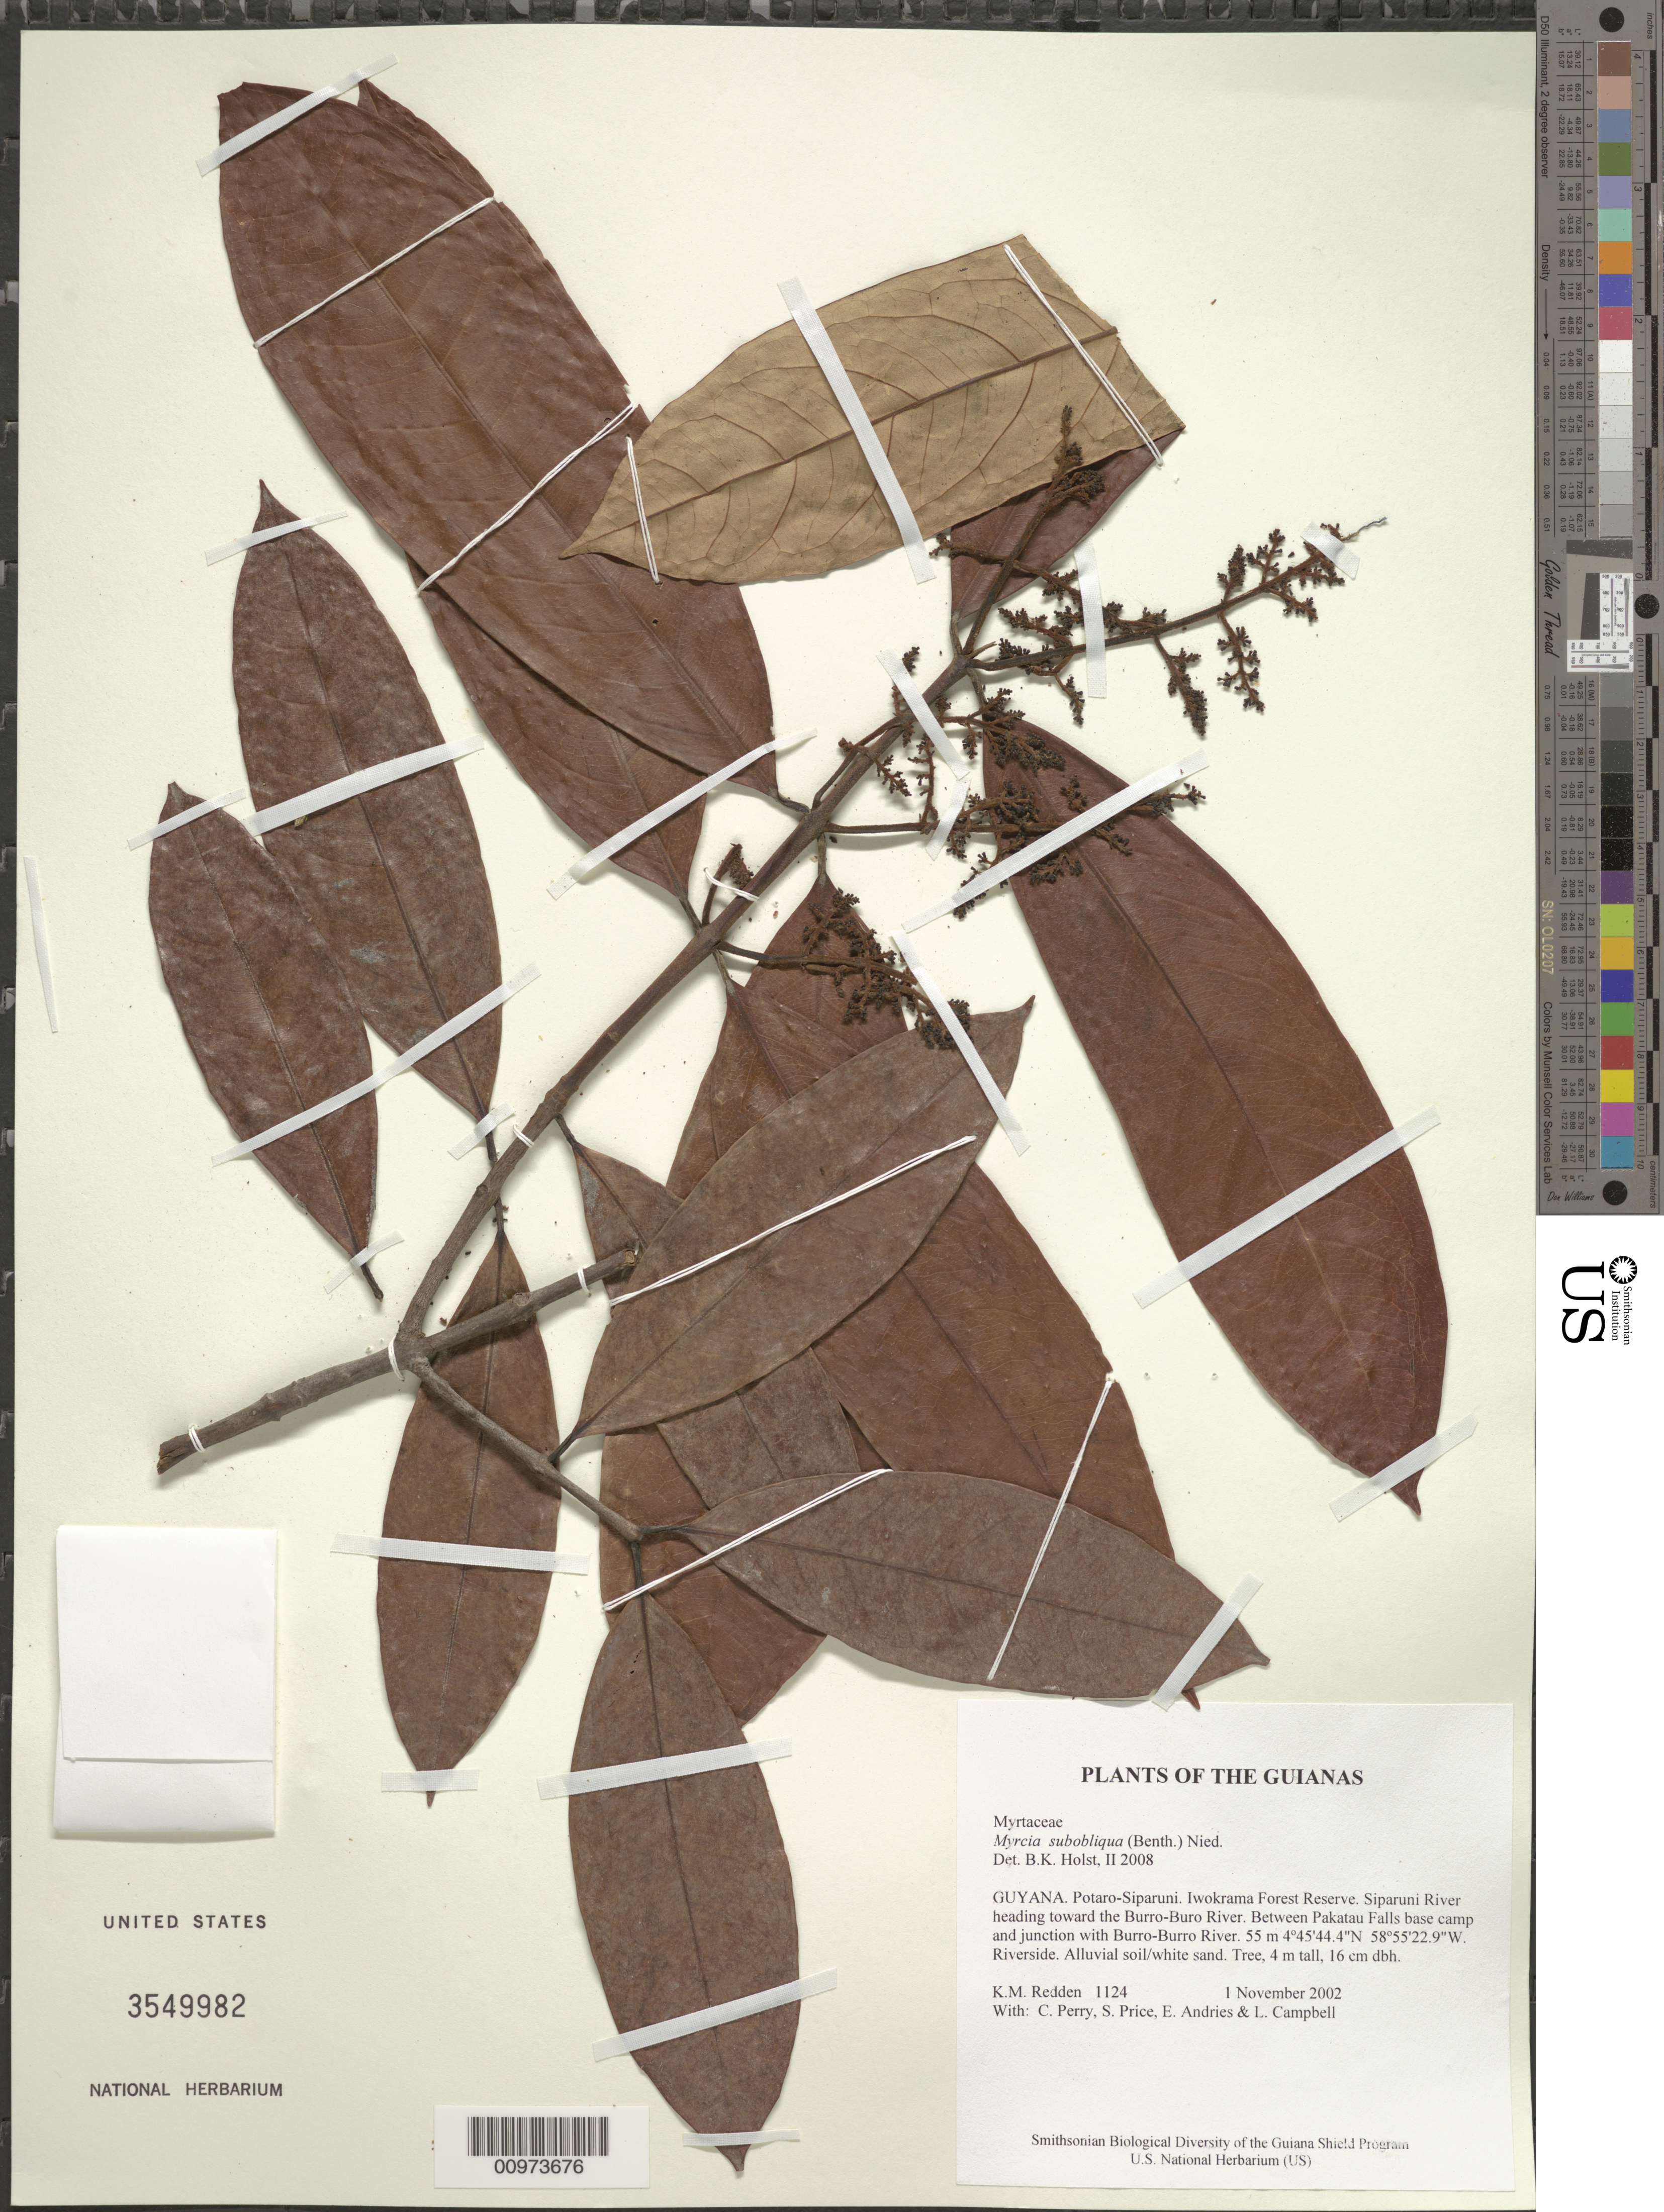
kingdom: Plantae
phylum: Tracheophyta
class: Magnoliopsida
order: Myrtales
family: Myrtaceae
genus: Myrcia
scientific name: Myrcia subobliqua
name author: (Benth.) Neidenzu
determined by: Holst, Bruce K.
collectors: K. M. Redden, C. Perry, S. Price, E. Andries & L. Campbell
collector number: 1124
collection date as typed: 1 November 2002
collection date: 2002-11-01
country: Guyana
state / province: Potaro-Siparuni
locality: Iwokrama Forest Reserve. Siparuni River heading toward the Burro-Buro River. Between Pakatau Falls base camp and junction with Burro-Burro River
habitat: Riverside. Alluvial soil/white sand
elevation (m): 55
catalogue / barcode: US 3549982